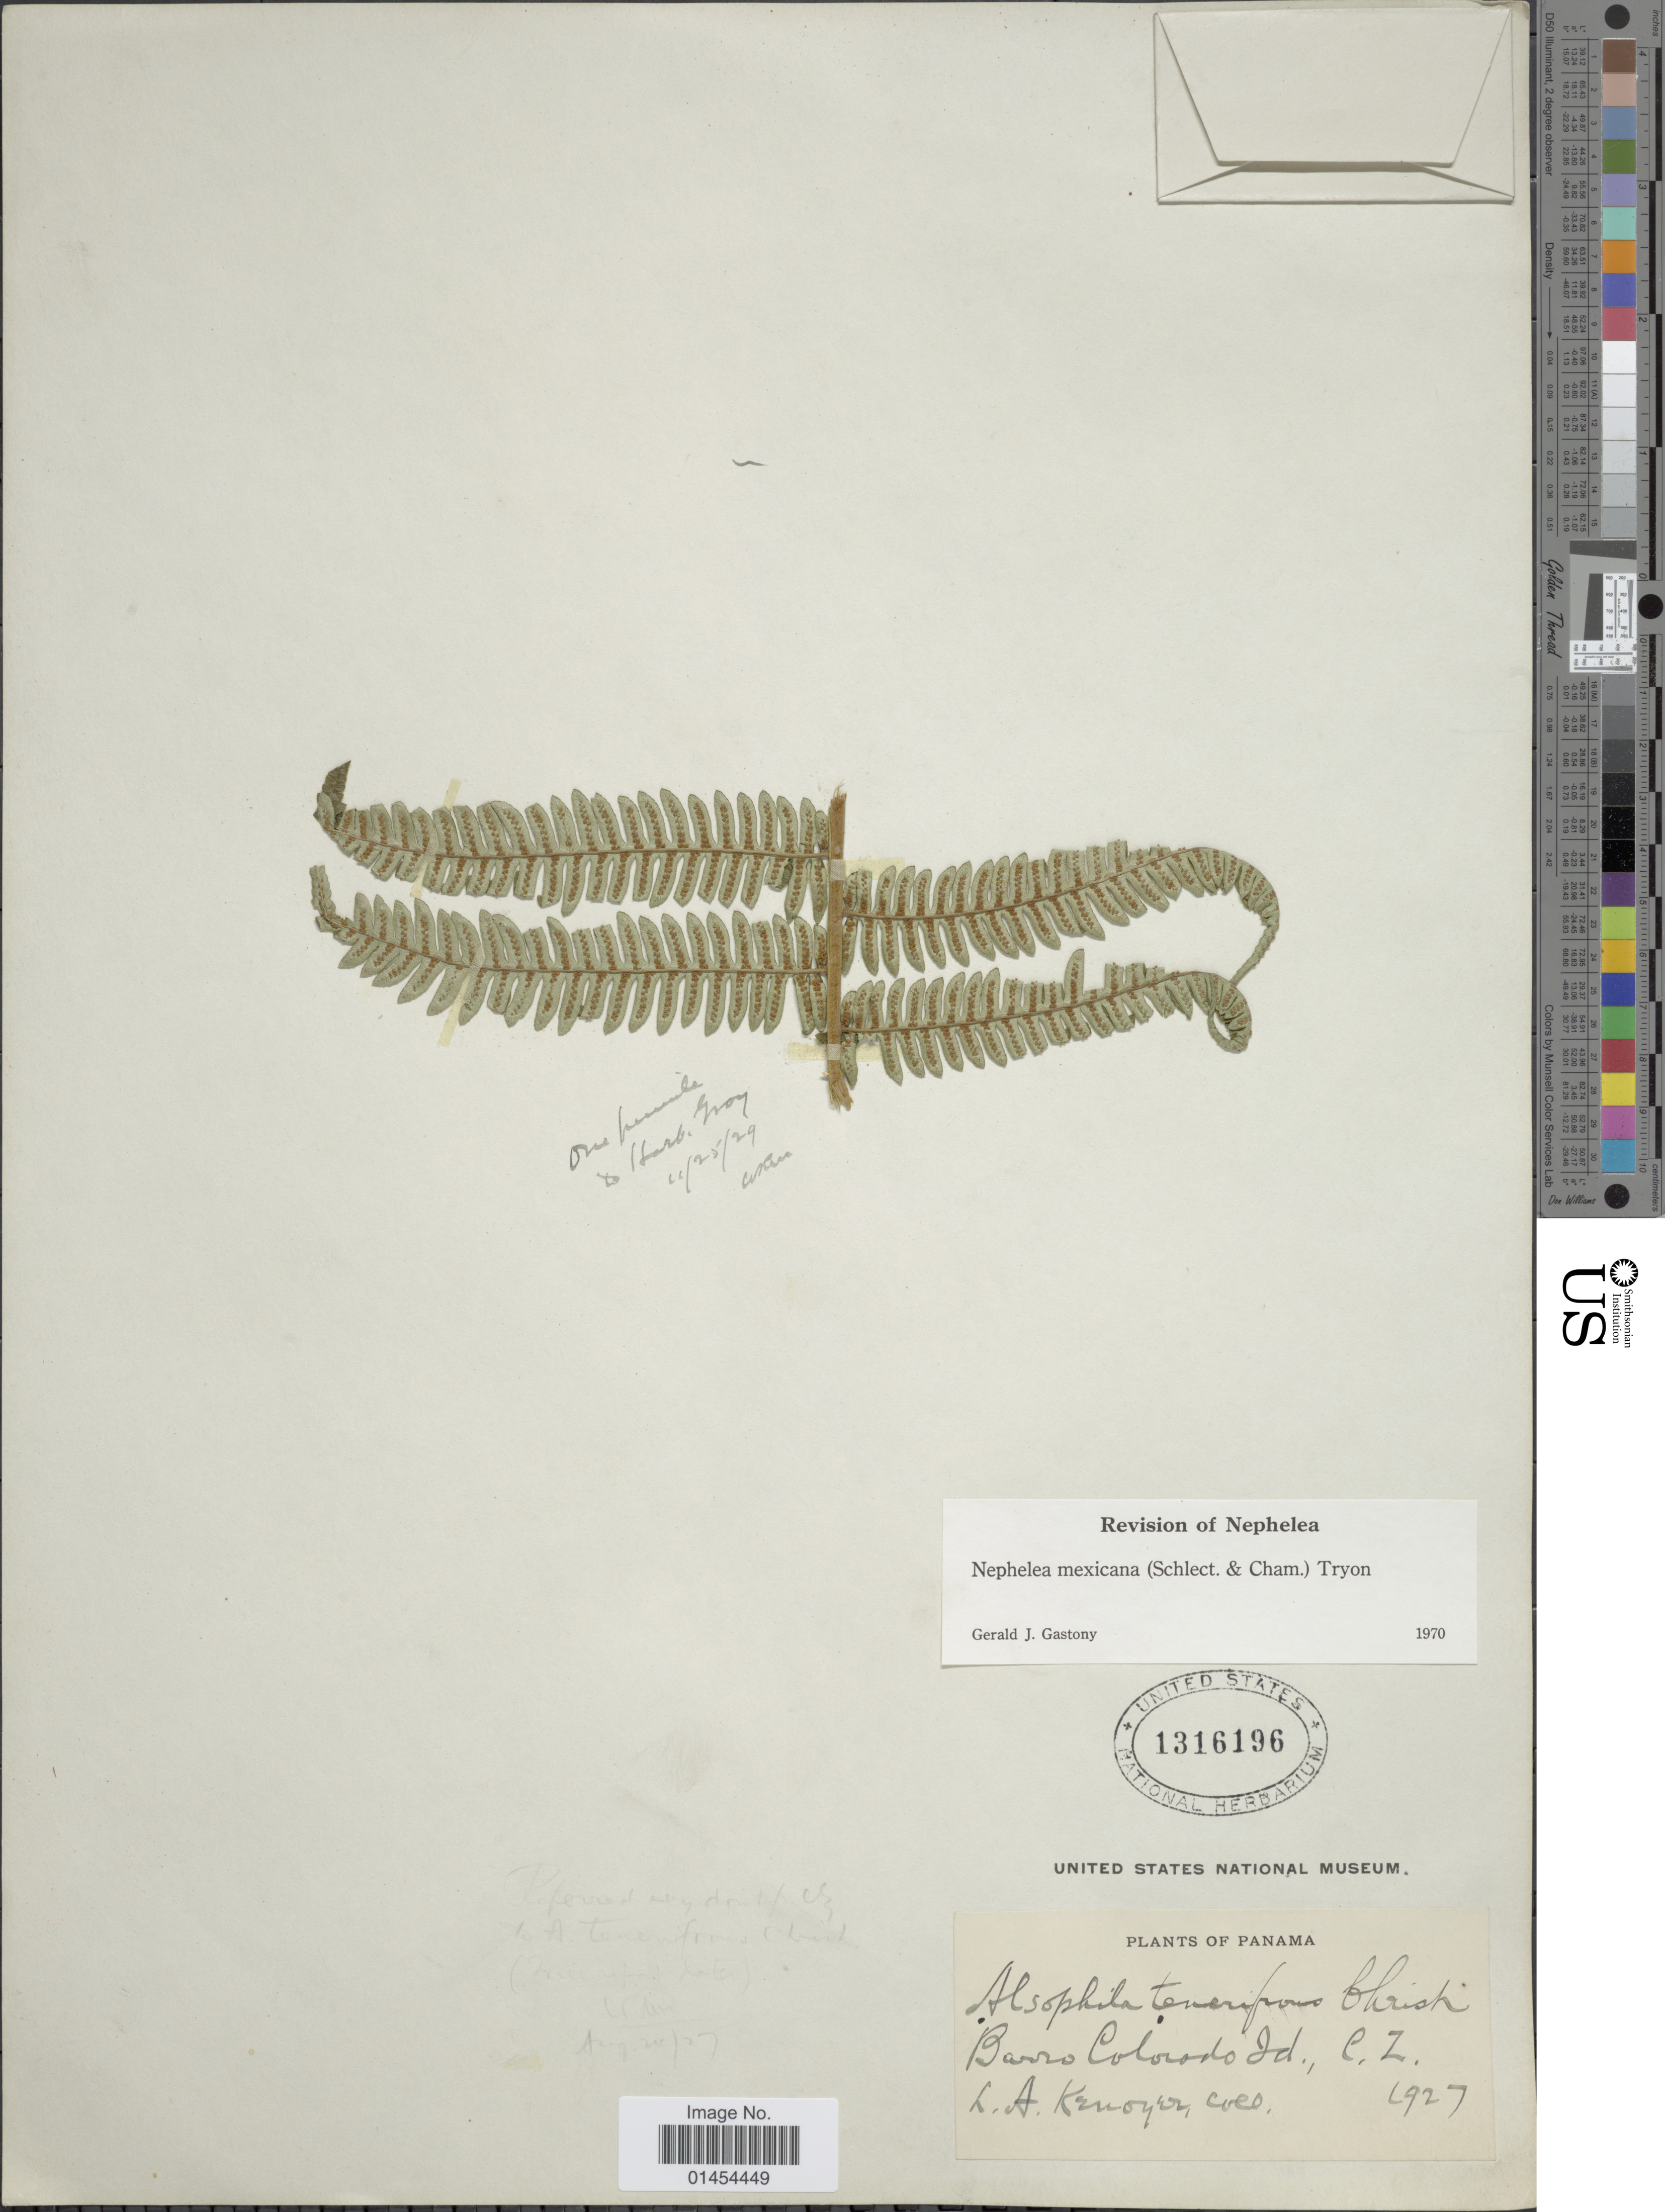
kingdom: Plantae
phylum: Tracheophyta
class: Polypodiopsida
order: Cyatheales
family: Cyatheaceae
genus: Alsophila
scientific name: Alsophila firma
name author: (Baker) D.S. Conant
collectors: L. A. Kenoyer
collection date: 1927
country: Panama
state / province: Panamá Oeste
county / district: Canal Zone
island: Barro Colorado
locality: Barro Colorado Id., C.Z.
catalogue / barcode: US 1316196